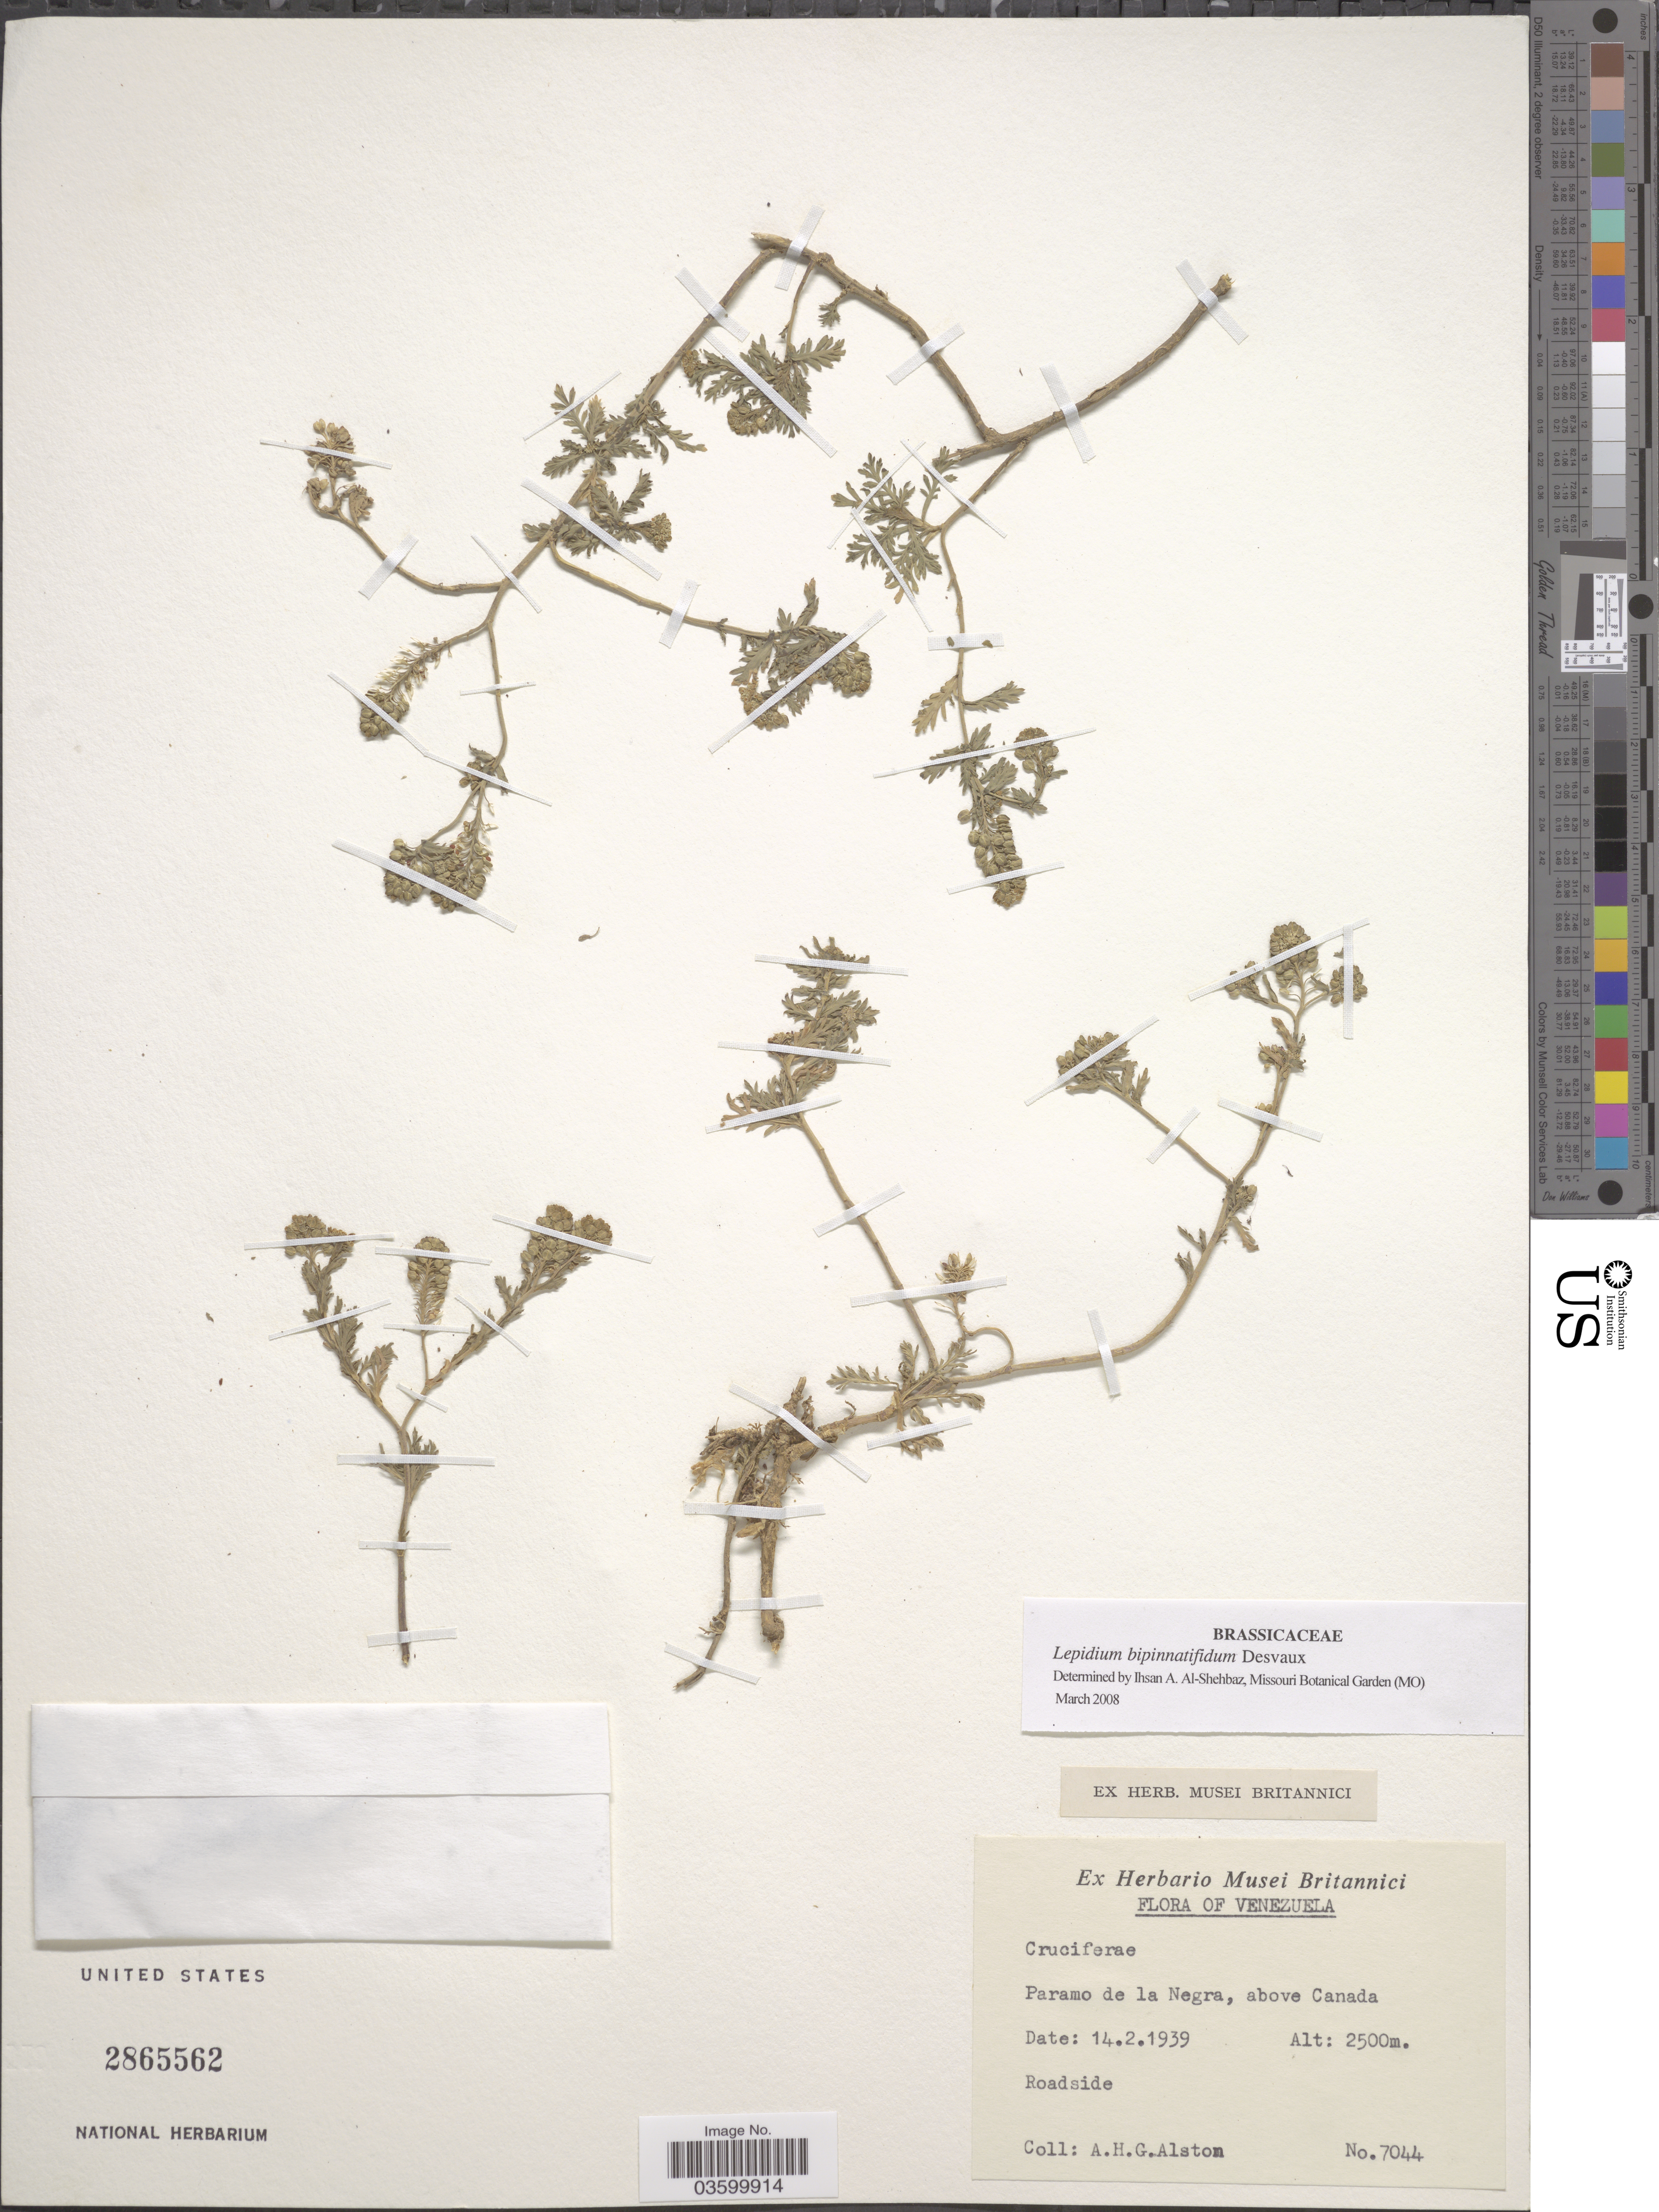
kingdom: Plantae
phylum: Tracheophyta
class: Magnoliopsida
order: Brassicales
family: Brassicaceae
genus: Lepidium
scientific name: Lepidium bipinnatifidum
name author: Desv.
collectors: A. H. Alston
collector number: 7044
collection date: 1939-02-14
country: Venezuela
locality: Paramo de la Negra, above Canada.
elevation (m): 2500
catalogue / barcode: US 2865562